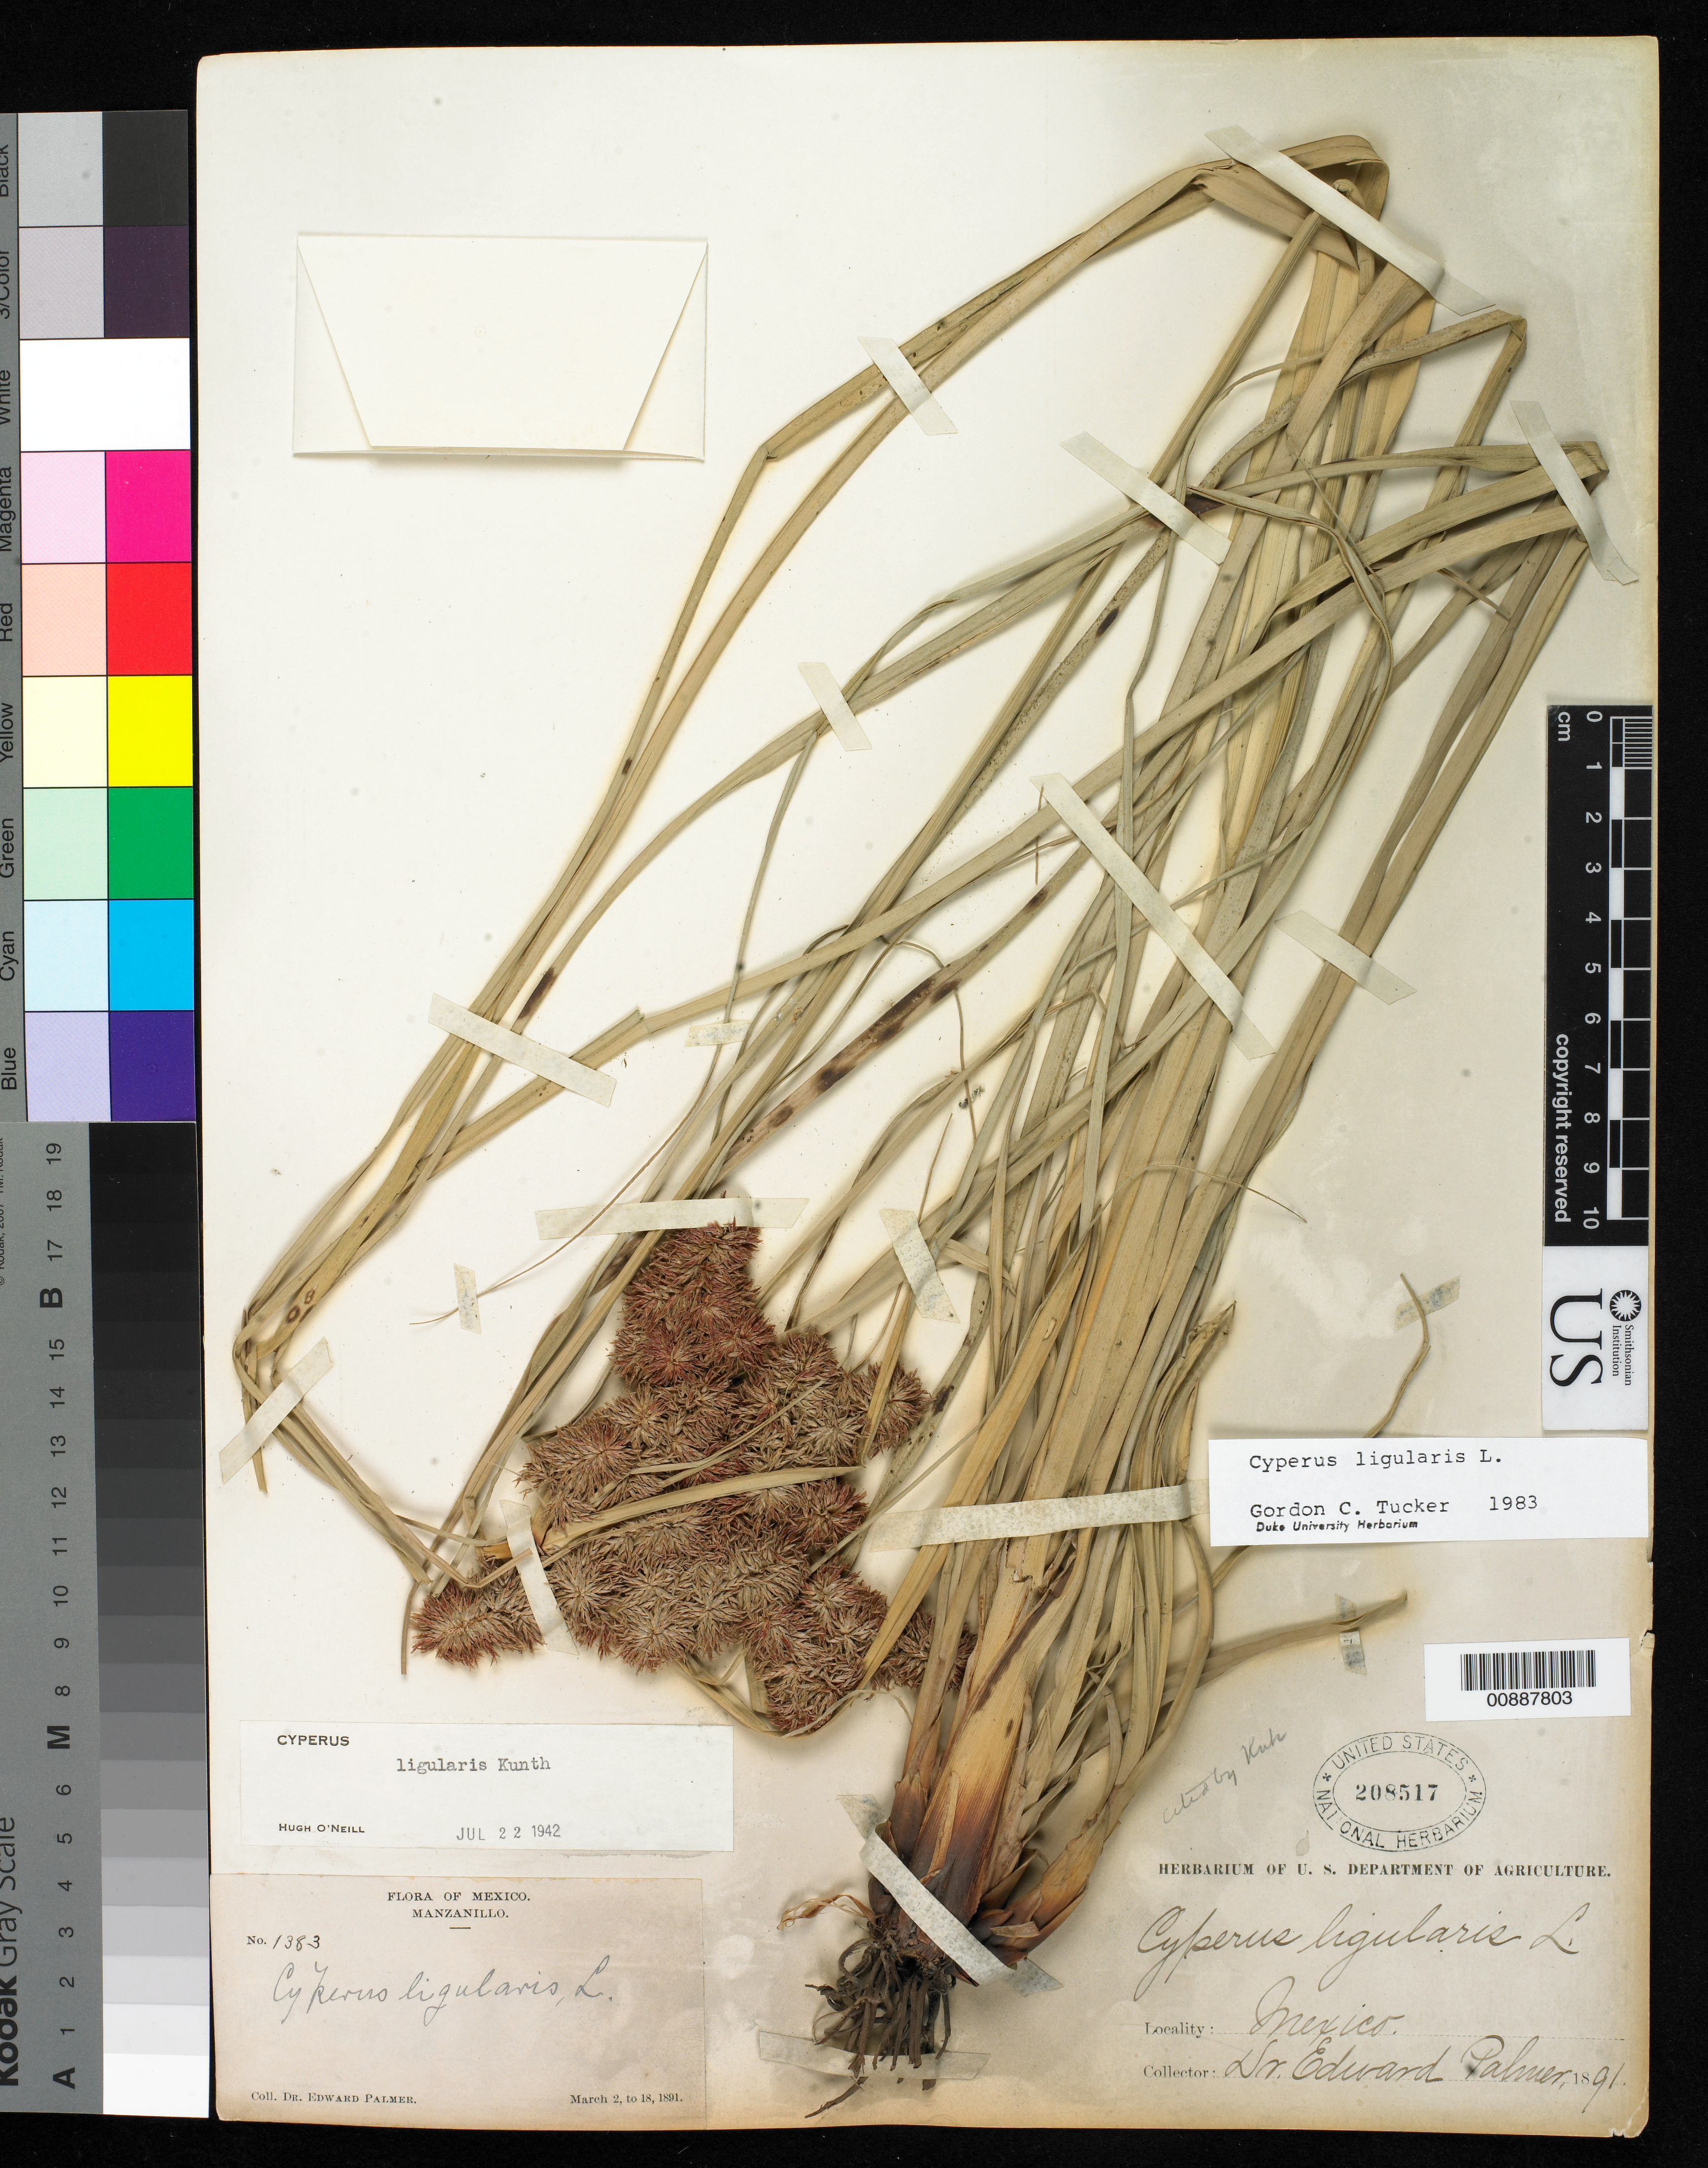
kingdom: Plantae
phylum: Tracheophyta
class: Liliopsida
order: Poales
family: Cyperaceae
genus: Cyperus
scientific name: Cyperus ligularis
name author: L.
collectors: E. Palmer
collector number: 1383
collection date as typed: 02 Mar 1891 to 18 Mar 1891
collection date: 1891-03-02/1891-03-18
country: Mexico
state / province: Colima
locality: Manzanillo, Colima.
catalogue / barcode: US 208517